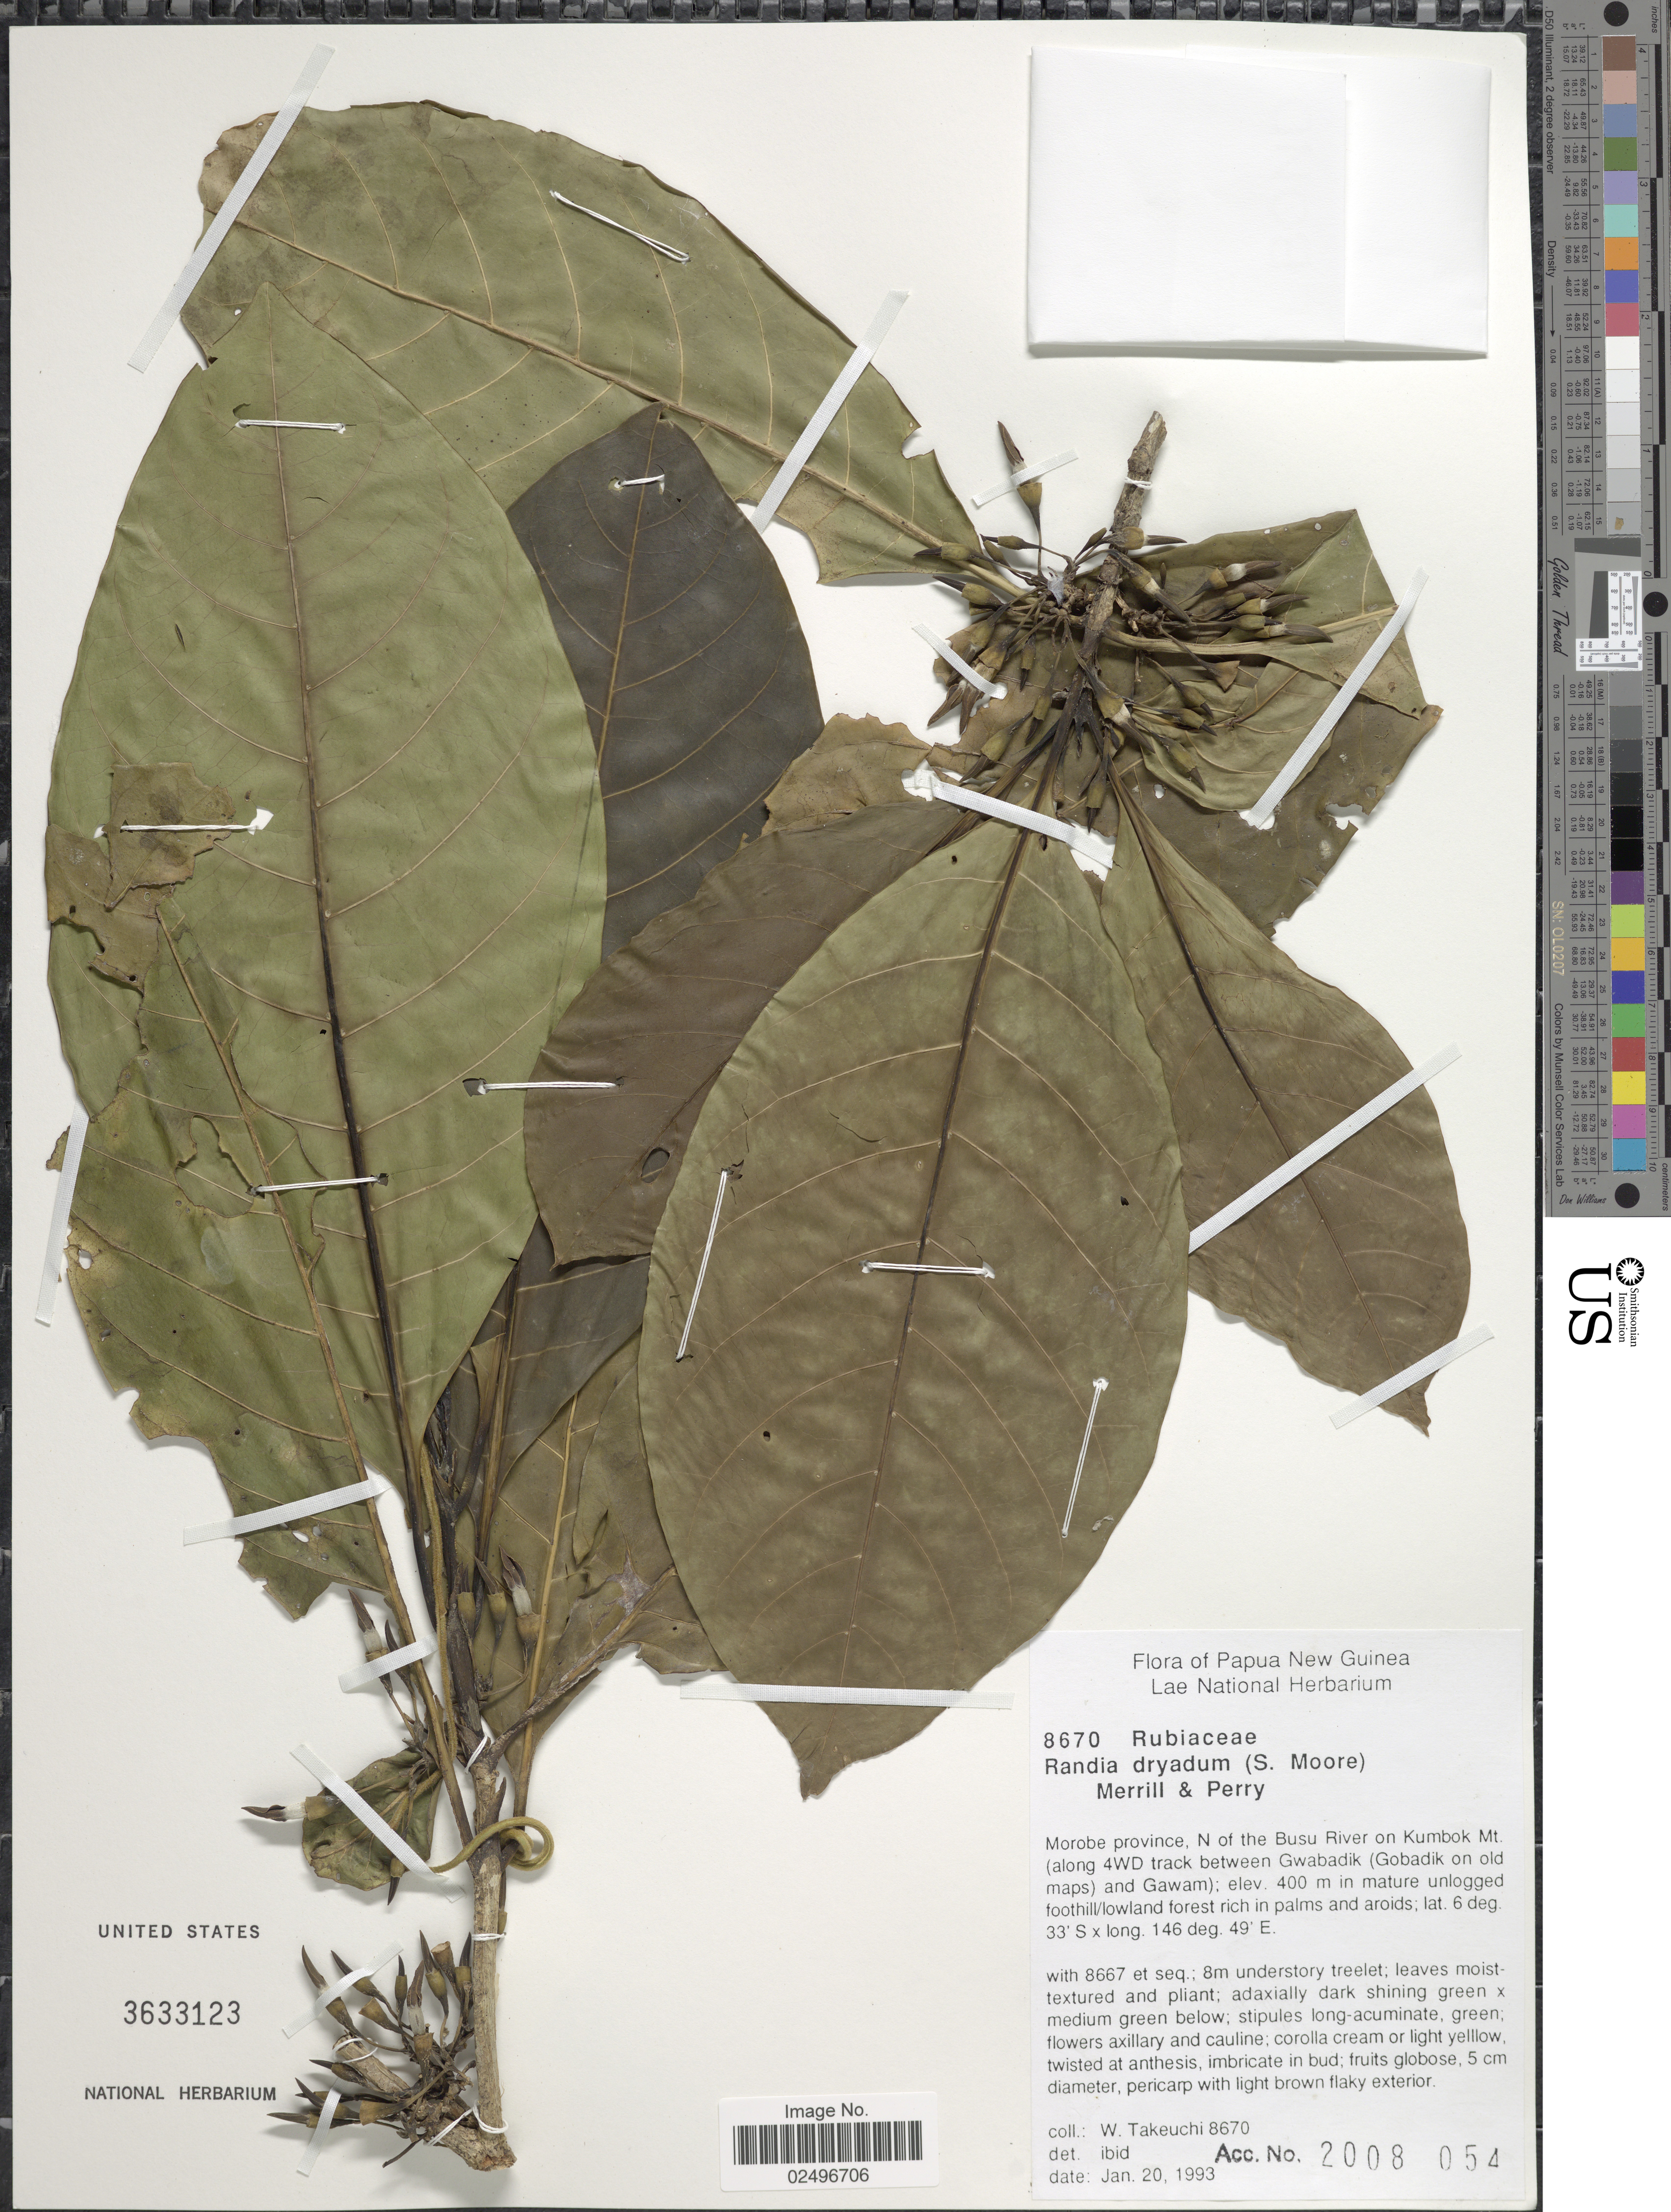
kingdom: Plantae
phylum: Tracheophyta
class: Magnoliopsida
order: Gentianales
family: Rubiaceae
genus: Atractocarpus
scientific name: Atractocarpus macarthurii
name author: (F. Muell.) Puttock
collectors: W. Takeuchi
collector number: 8670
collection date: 1993-01-20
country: Papua New Guinea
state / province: Morobe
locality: N of the Bus River on Kumbok Mt (Along 4WD track between Gwabadik (Hobadik on old maps) and Gawam)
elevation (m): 400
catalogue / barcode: US 3633123